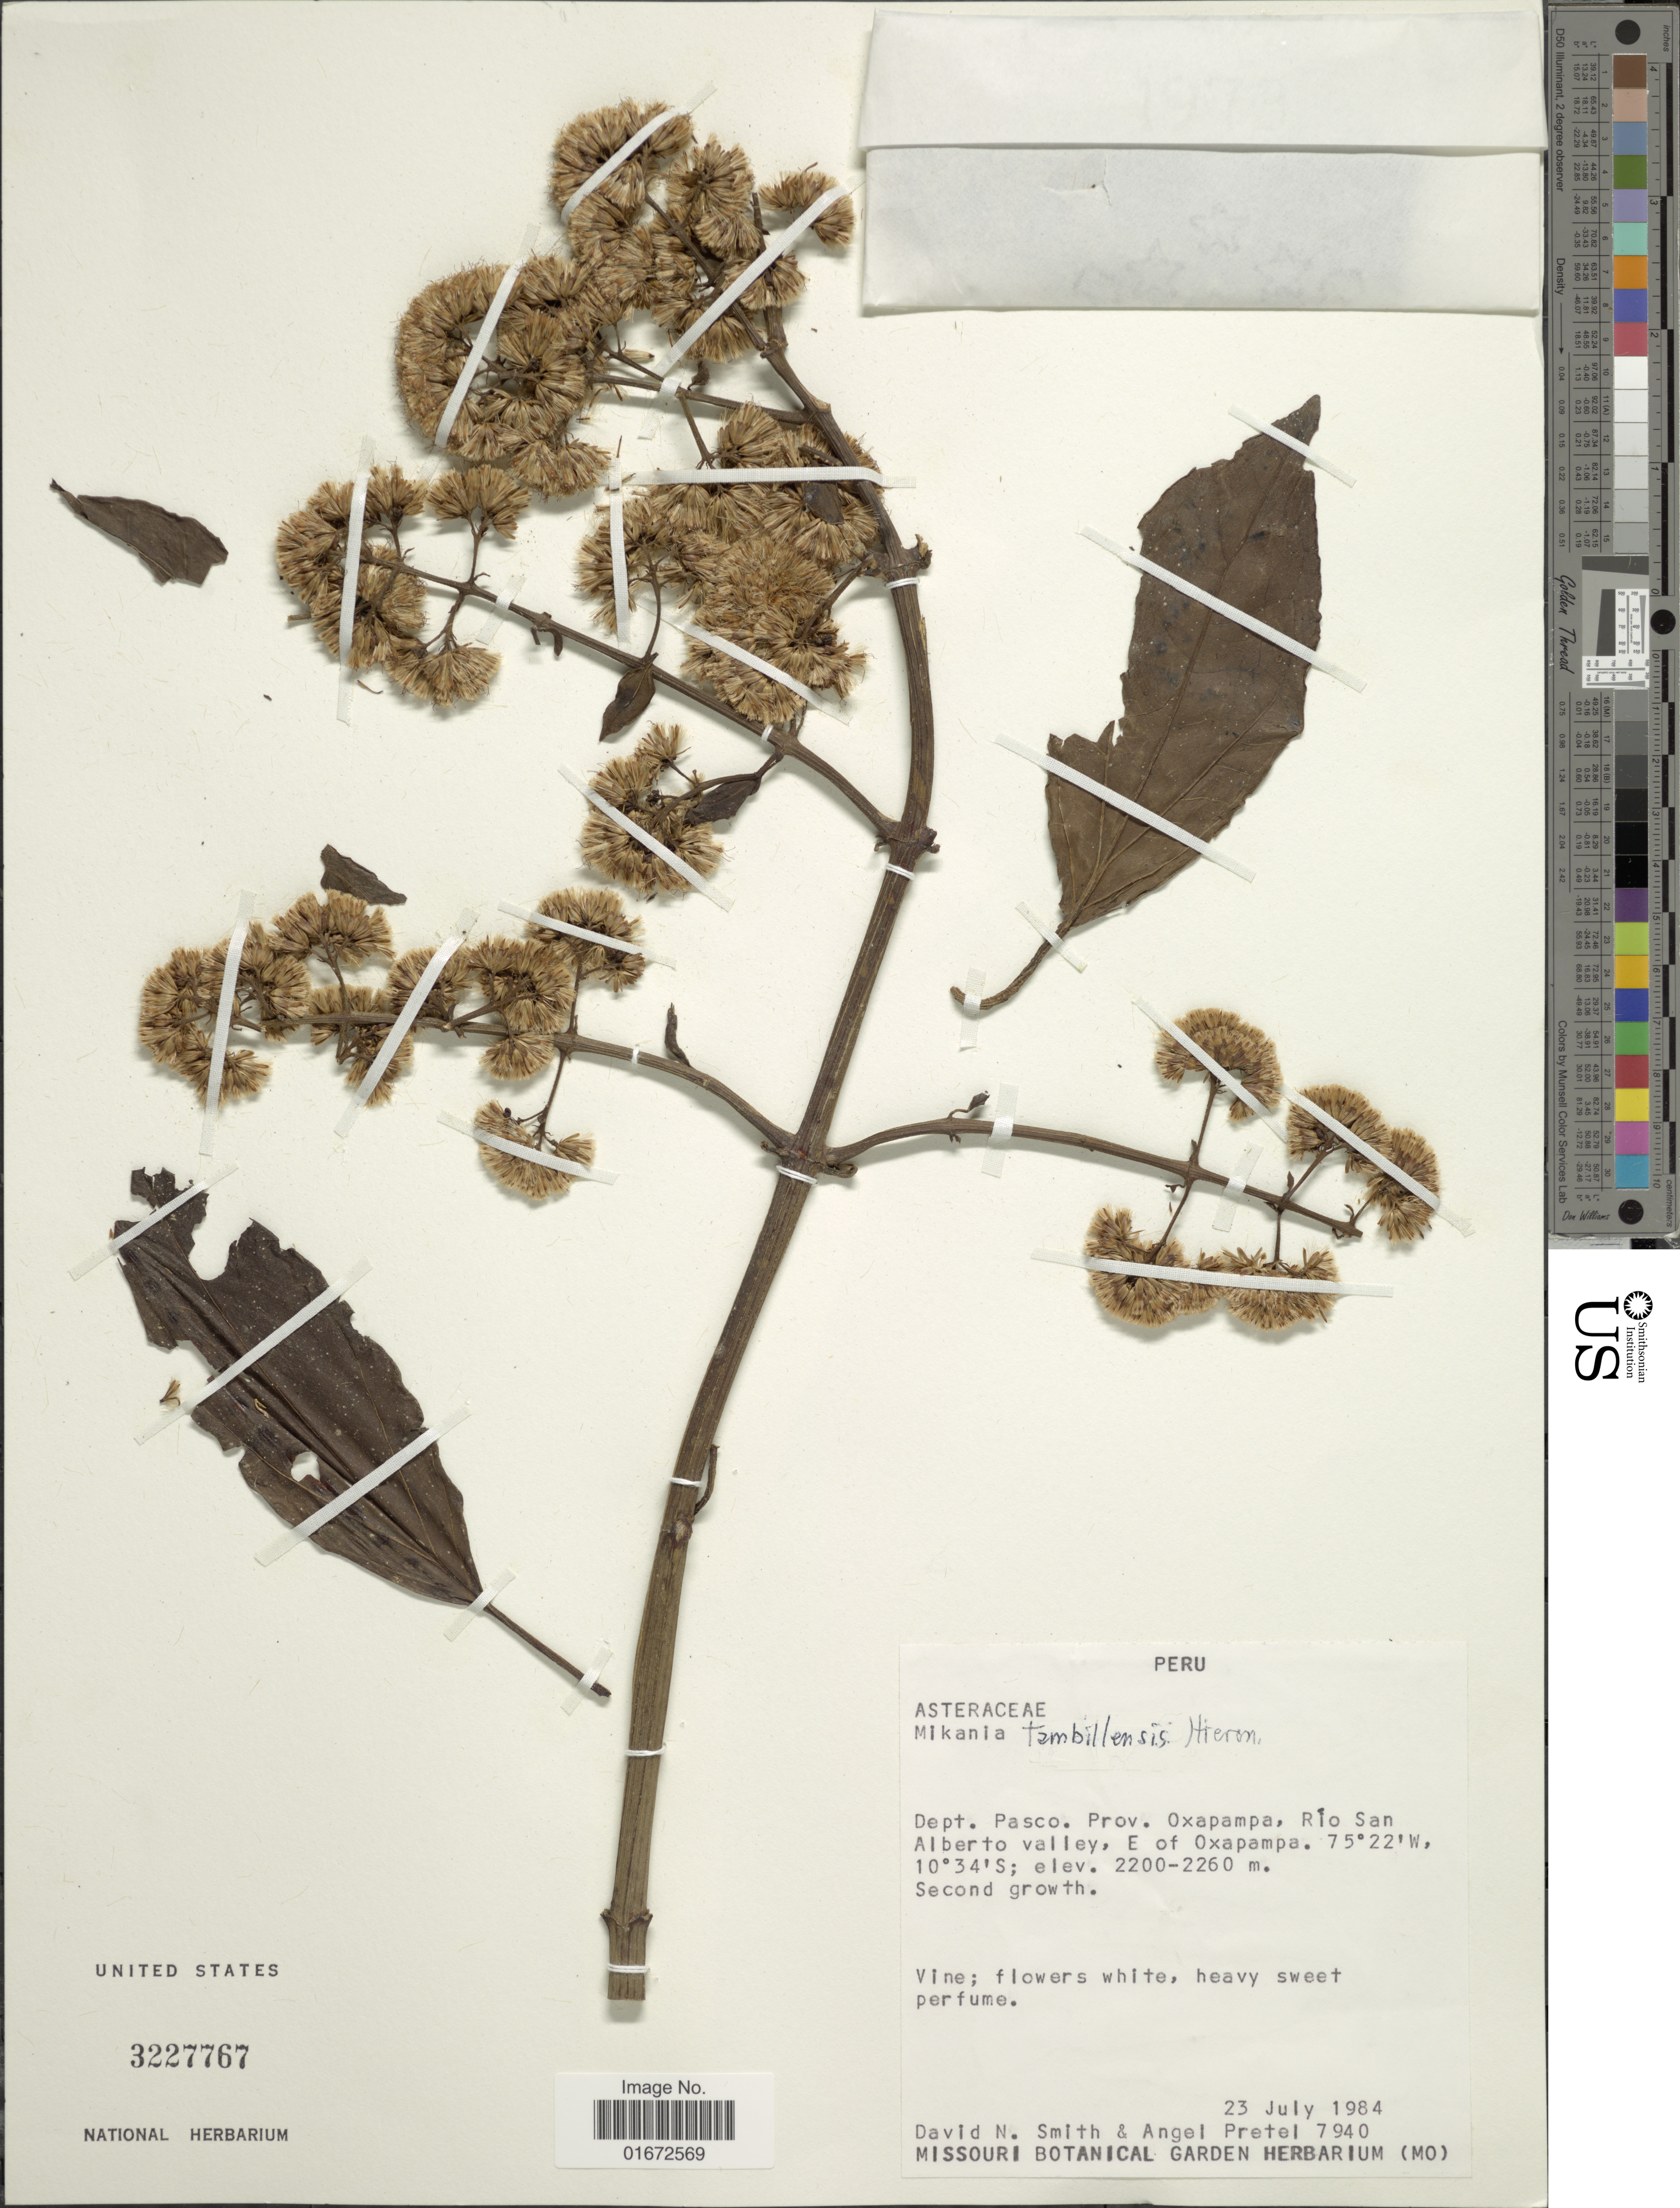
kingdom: Plantae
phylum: Tracheophyta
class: Magnoliopsida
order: Asterales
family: Asteraceae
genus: Mikania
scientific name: Mikania tambillensis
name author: Hieron.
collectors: D. Smith & A. Pretel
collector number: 7940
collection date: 1984-07-23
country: Peru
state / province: Pasco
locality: Dept. Pasco. Prov. Oxapampa, Rio San Alberto valley, E of Oxapampa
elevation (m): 2200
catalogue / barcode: US 3227767